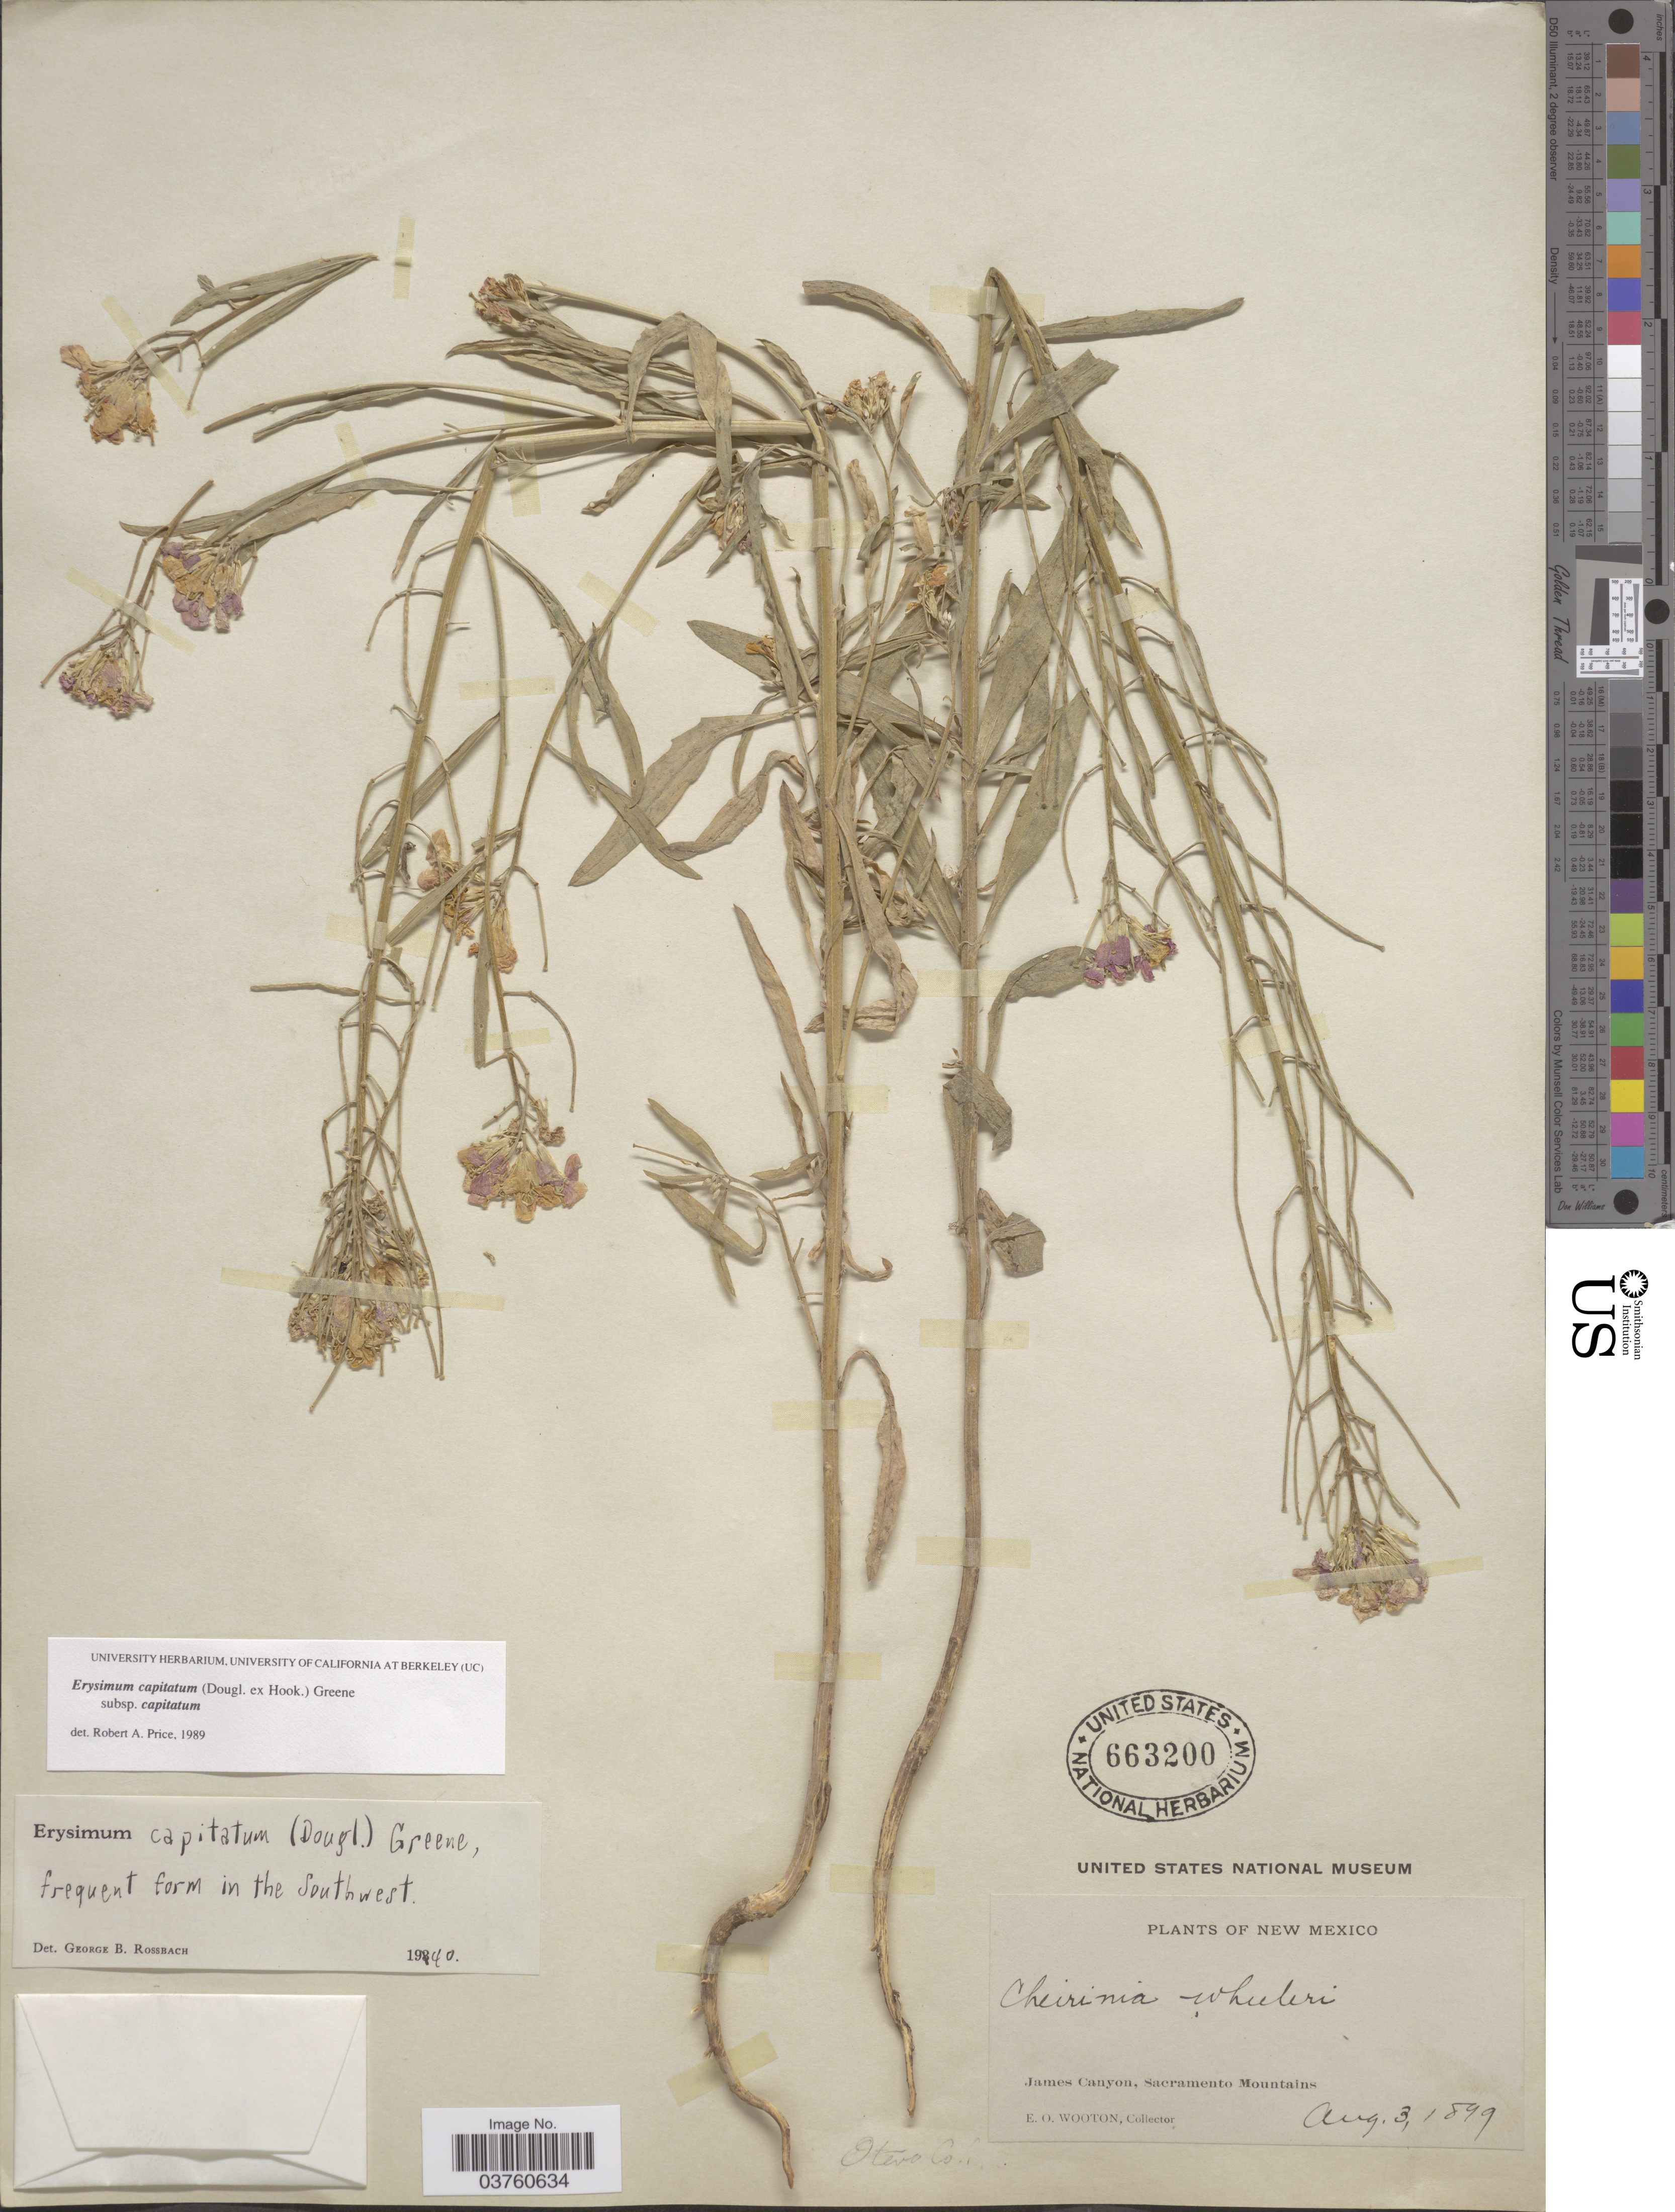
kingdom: Plantae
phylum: Tracheophyta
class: Magnoliopsida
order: Brassicales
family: Brassicaceae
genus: Erysimum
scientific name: Erysimum capitatum subsp. capitatum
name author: (Douglas ex Hook.) Greene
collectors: E. O. Wooton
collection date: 1899-08-03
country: United States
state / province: New Mexico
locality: James Canyon, Sacramento Mountains. Otero Co.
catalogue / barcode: US 663200